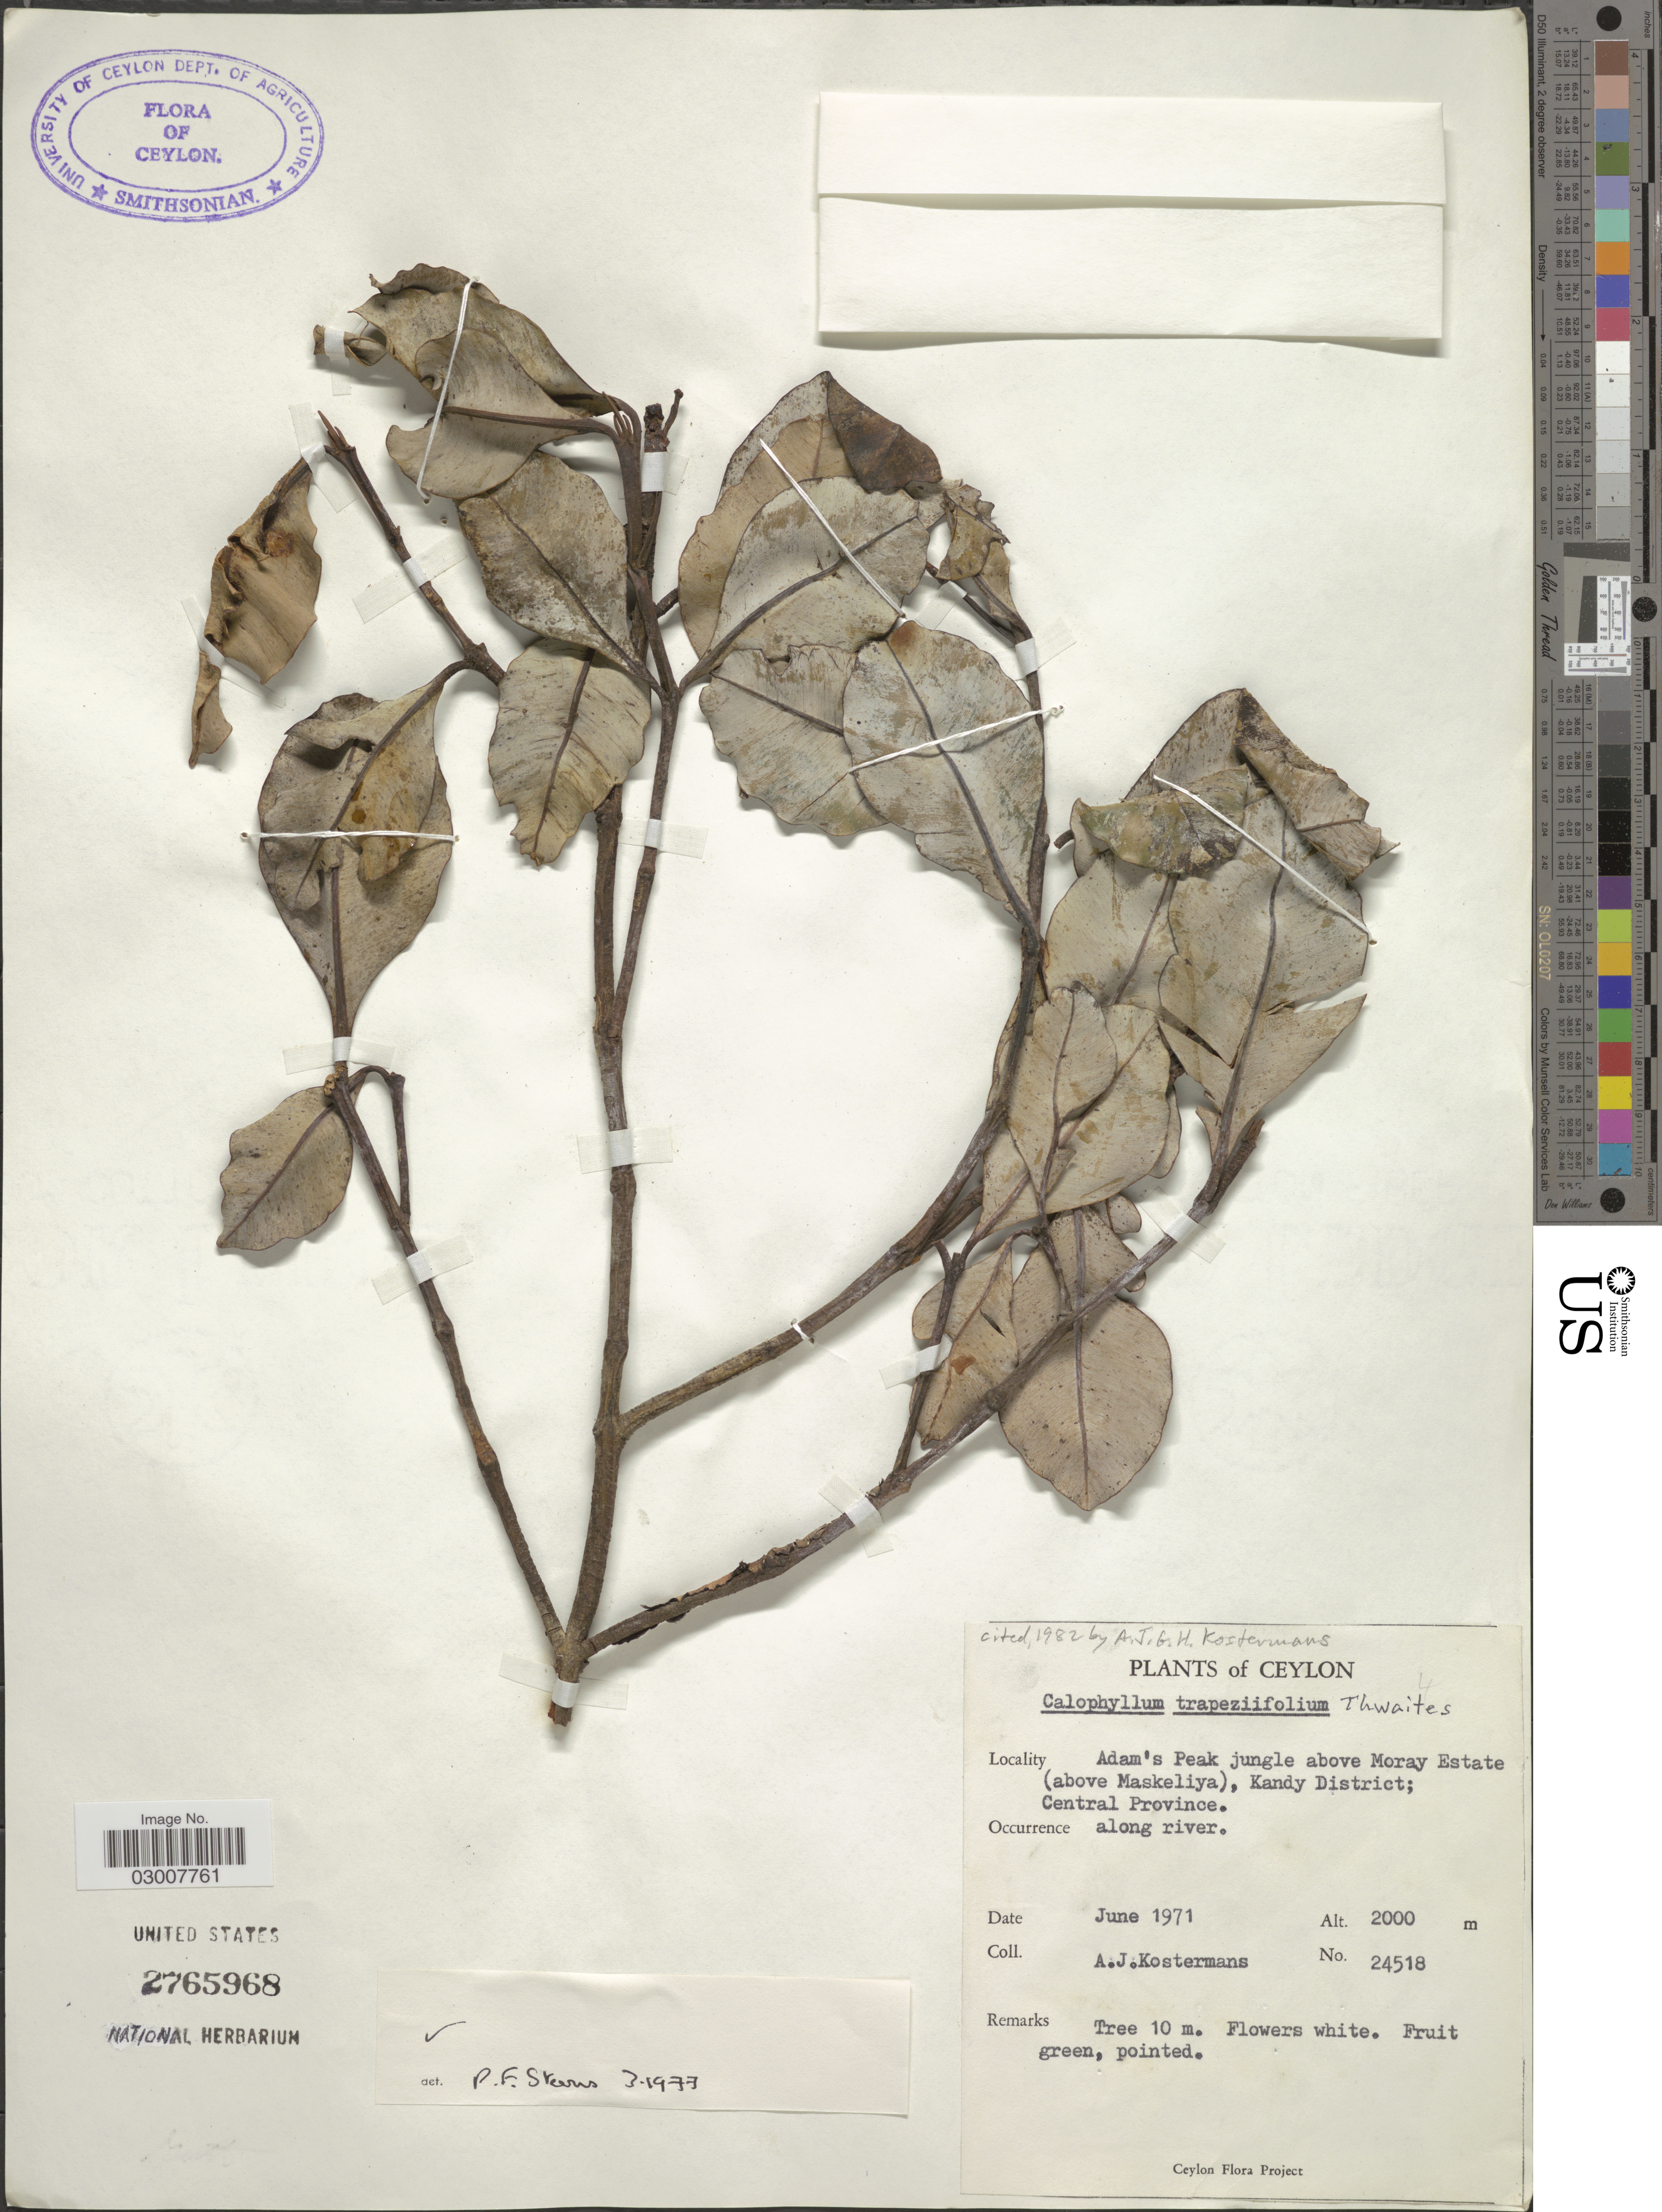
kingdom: Plantae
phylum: Tracheophyta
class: Magnoliopsida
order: Malpighiales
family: Calophyllaceae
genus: Calophyllum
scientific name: Calophyllum trapezifolium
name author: Thwaites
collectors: A. J. G. Kostermans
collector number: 24518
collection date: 1971-06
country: Sri Lanka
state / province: Central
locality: Ceylon. Adam's Peak jungle above Moray Estate (above Maskeliya), Kandy District.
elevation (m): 2000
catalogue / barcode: US 2765968